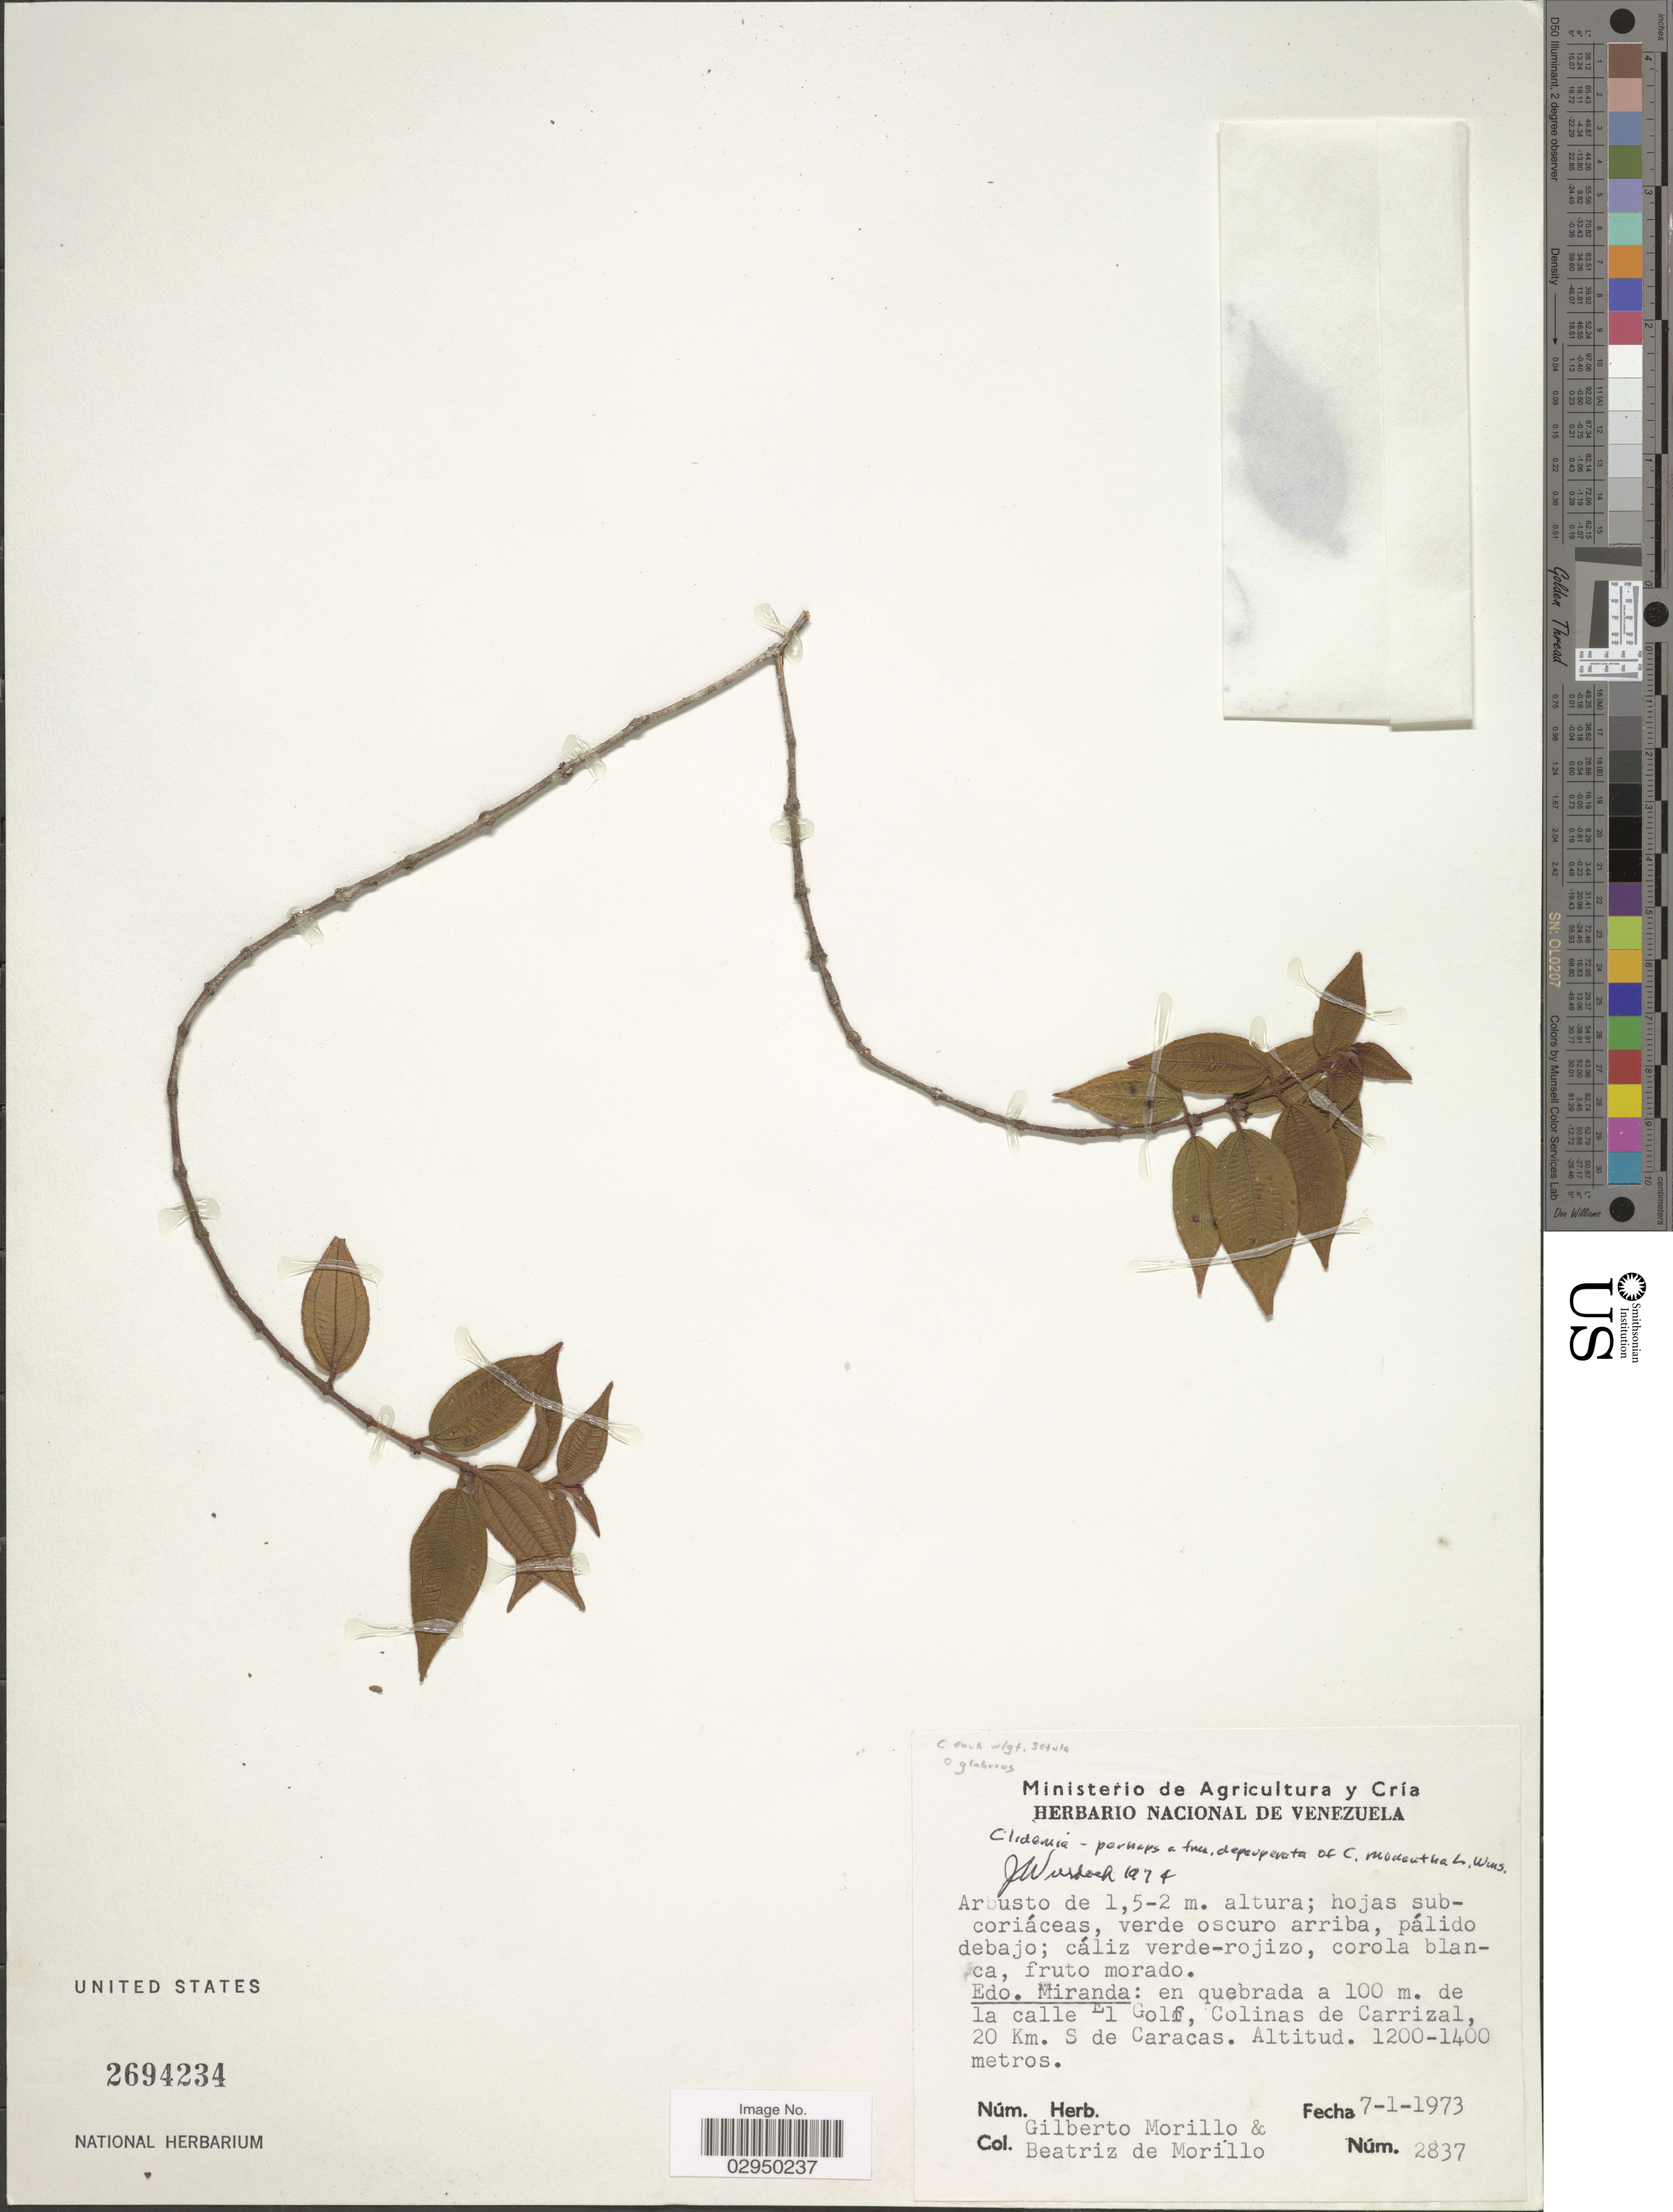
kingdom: Plantae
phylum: Tracheophyta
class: Magnoliopsida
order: Myrtales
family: Melastomataceae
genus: Clidemia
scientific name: Clidemia sp.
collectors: G. N. Morillo & B. Morillo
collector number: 2837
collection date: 1973-01-07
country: Venezuela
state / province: Miranda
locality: En quebrada a 100 m. de la calle El Golf, Colinas de Carrizal, 20 Km. S de Caracas.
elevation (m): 1200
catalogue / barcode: US 2694234